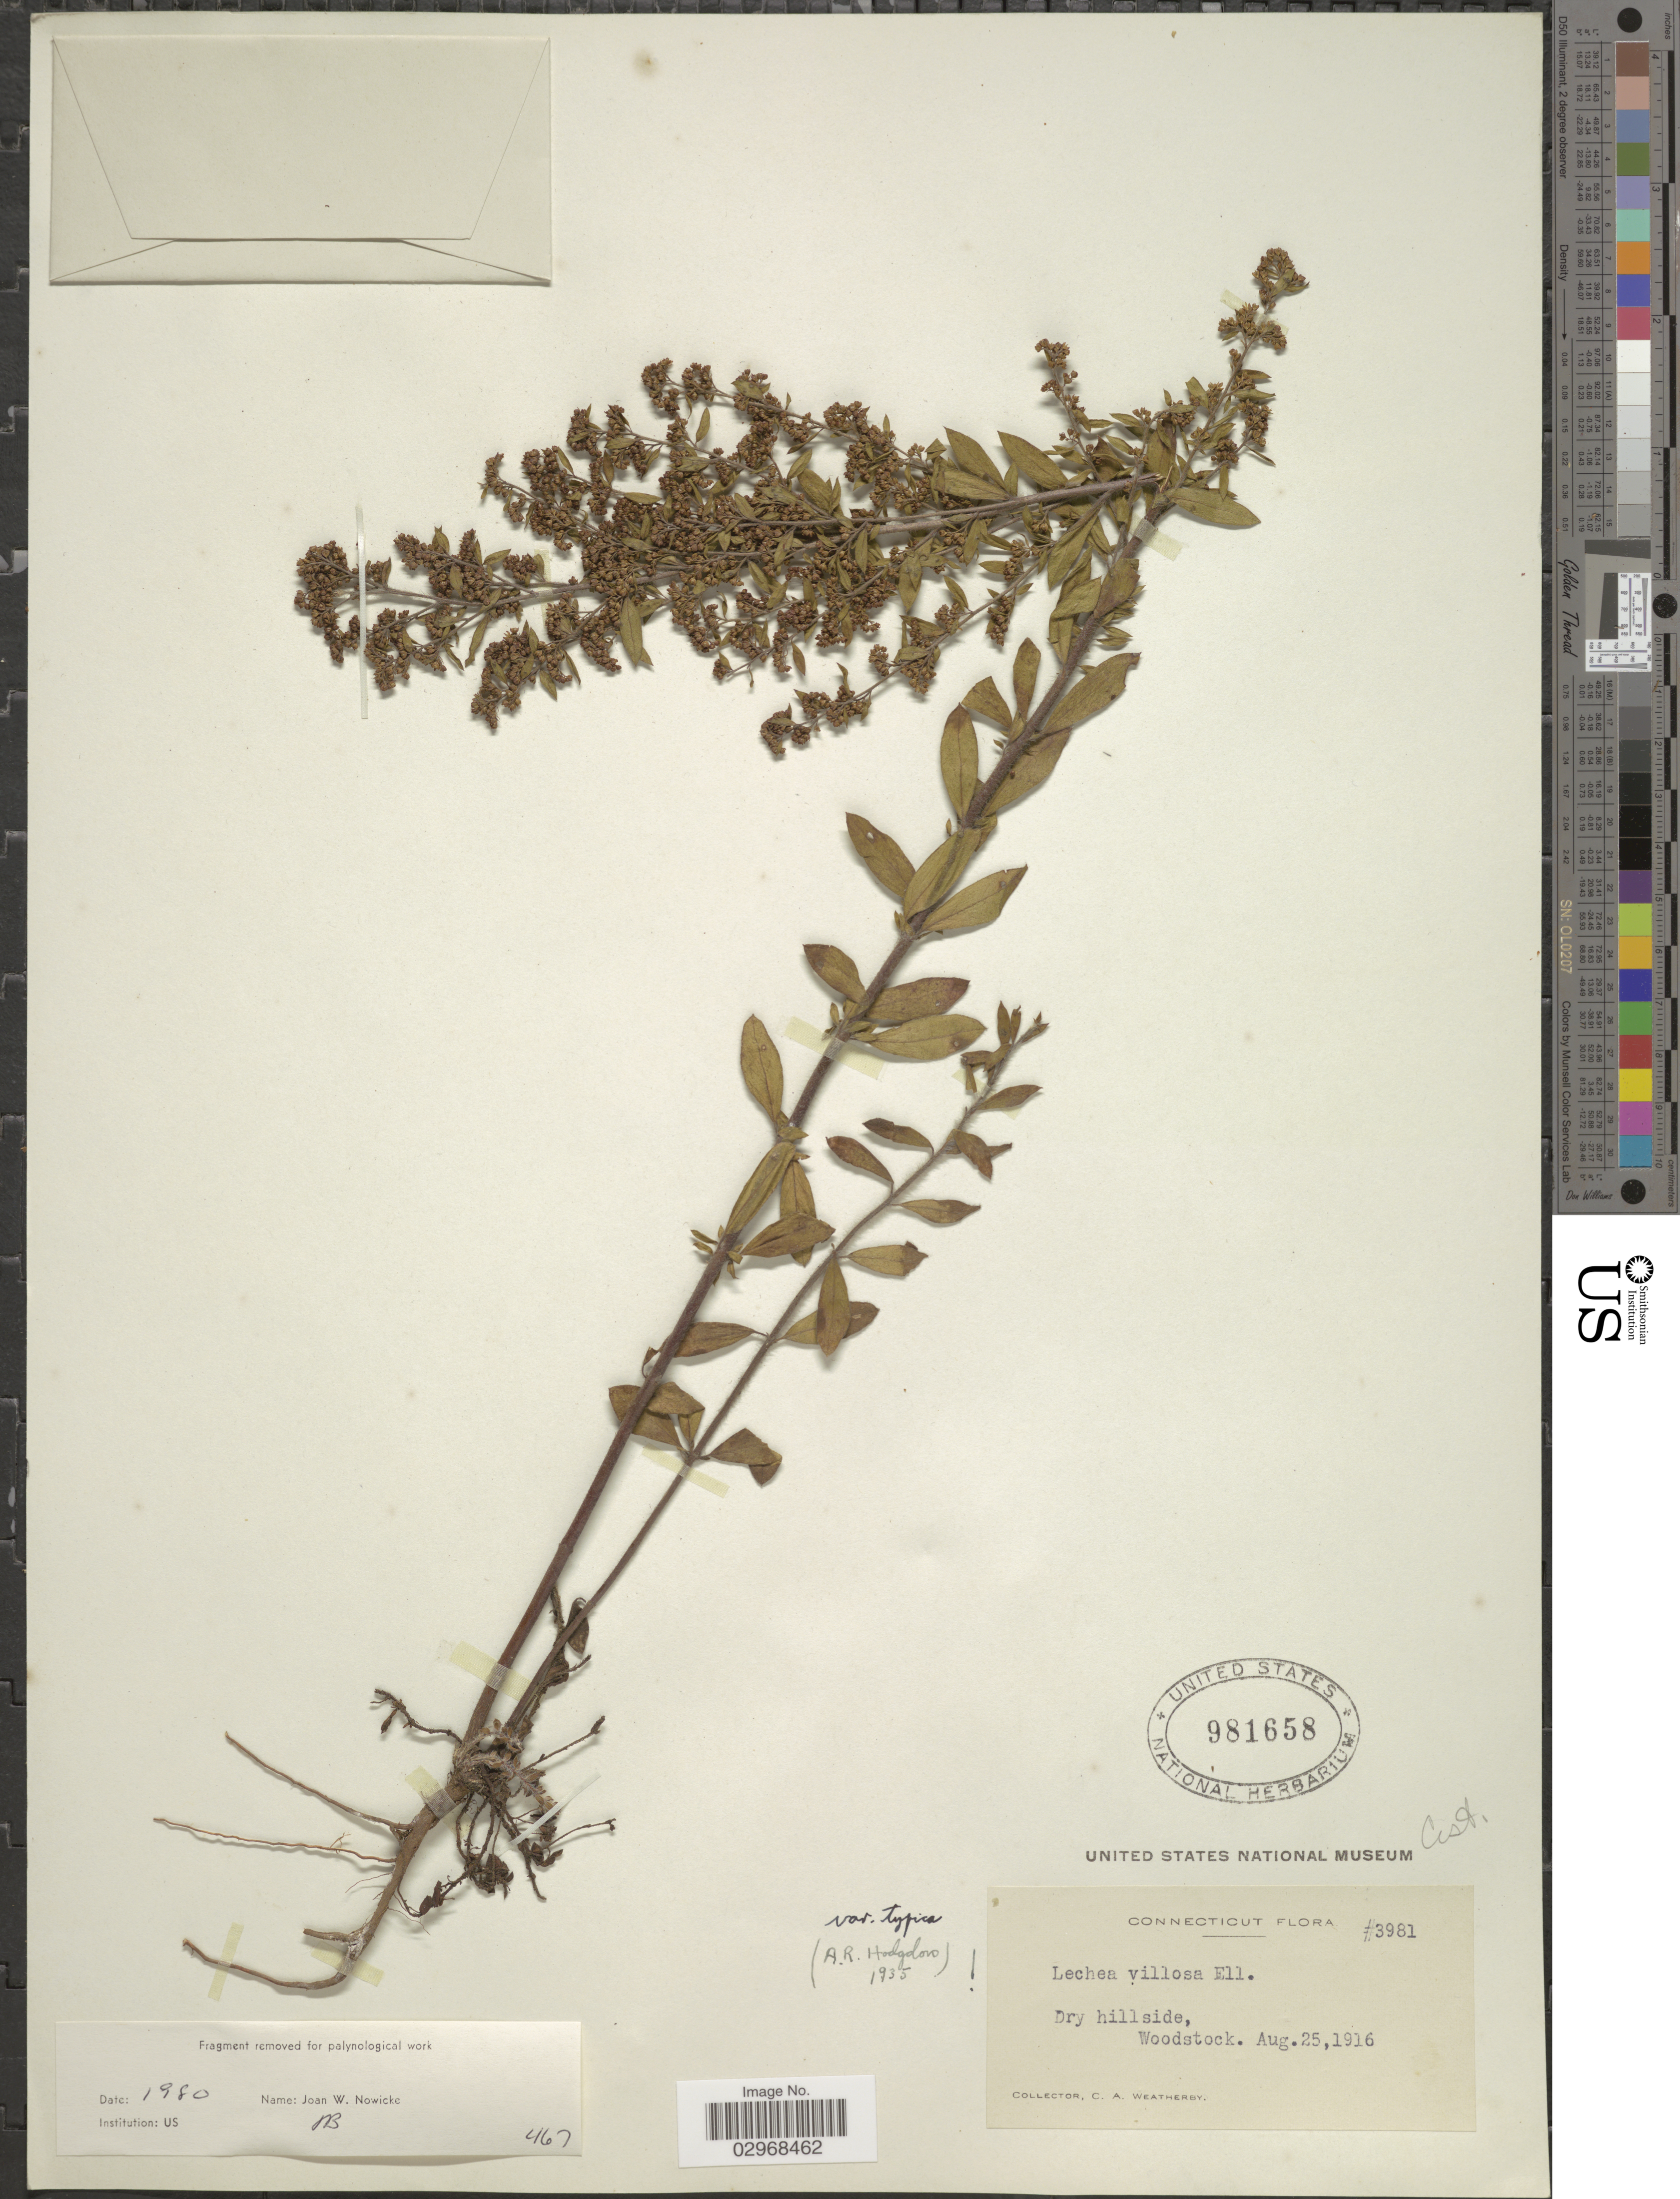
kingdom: Plantae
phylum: Tracheophyta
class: Magnoliopsida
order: Malvales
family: Cistaceae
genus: Lechea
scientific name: Lechea villosa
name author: Elliott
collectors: C. A. Weatherby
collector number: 3981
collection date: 1916-08-25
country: United States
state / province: Connecticut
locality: Woodstock.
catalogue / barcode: US 981658